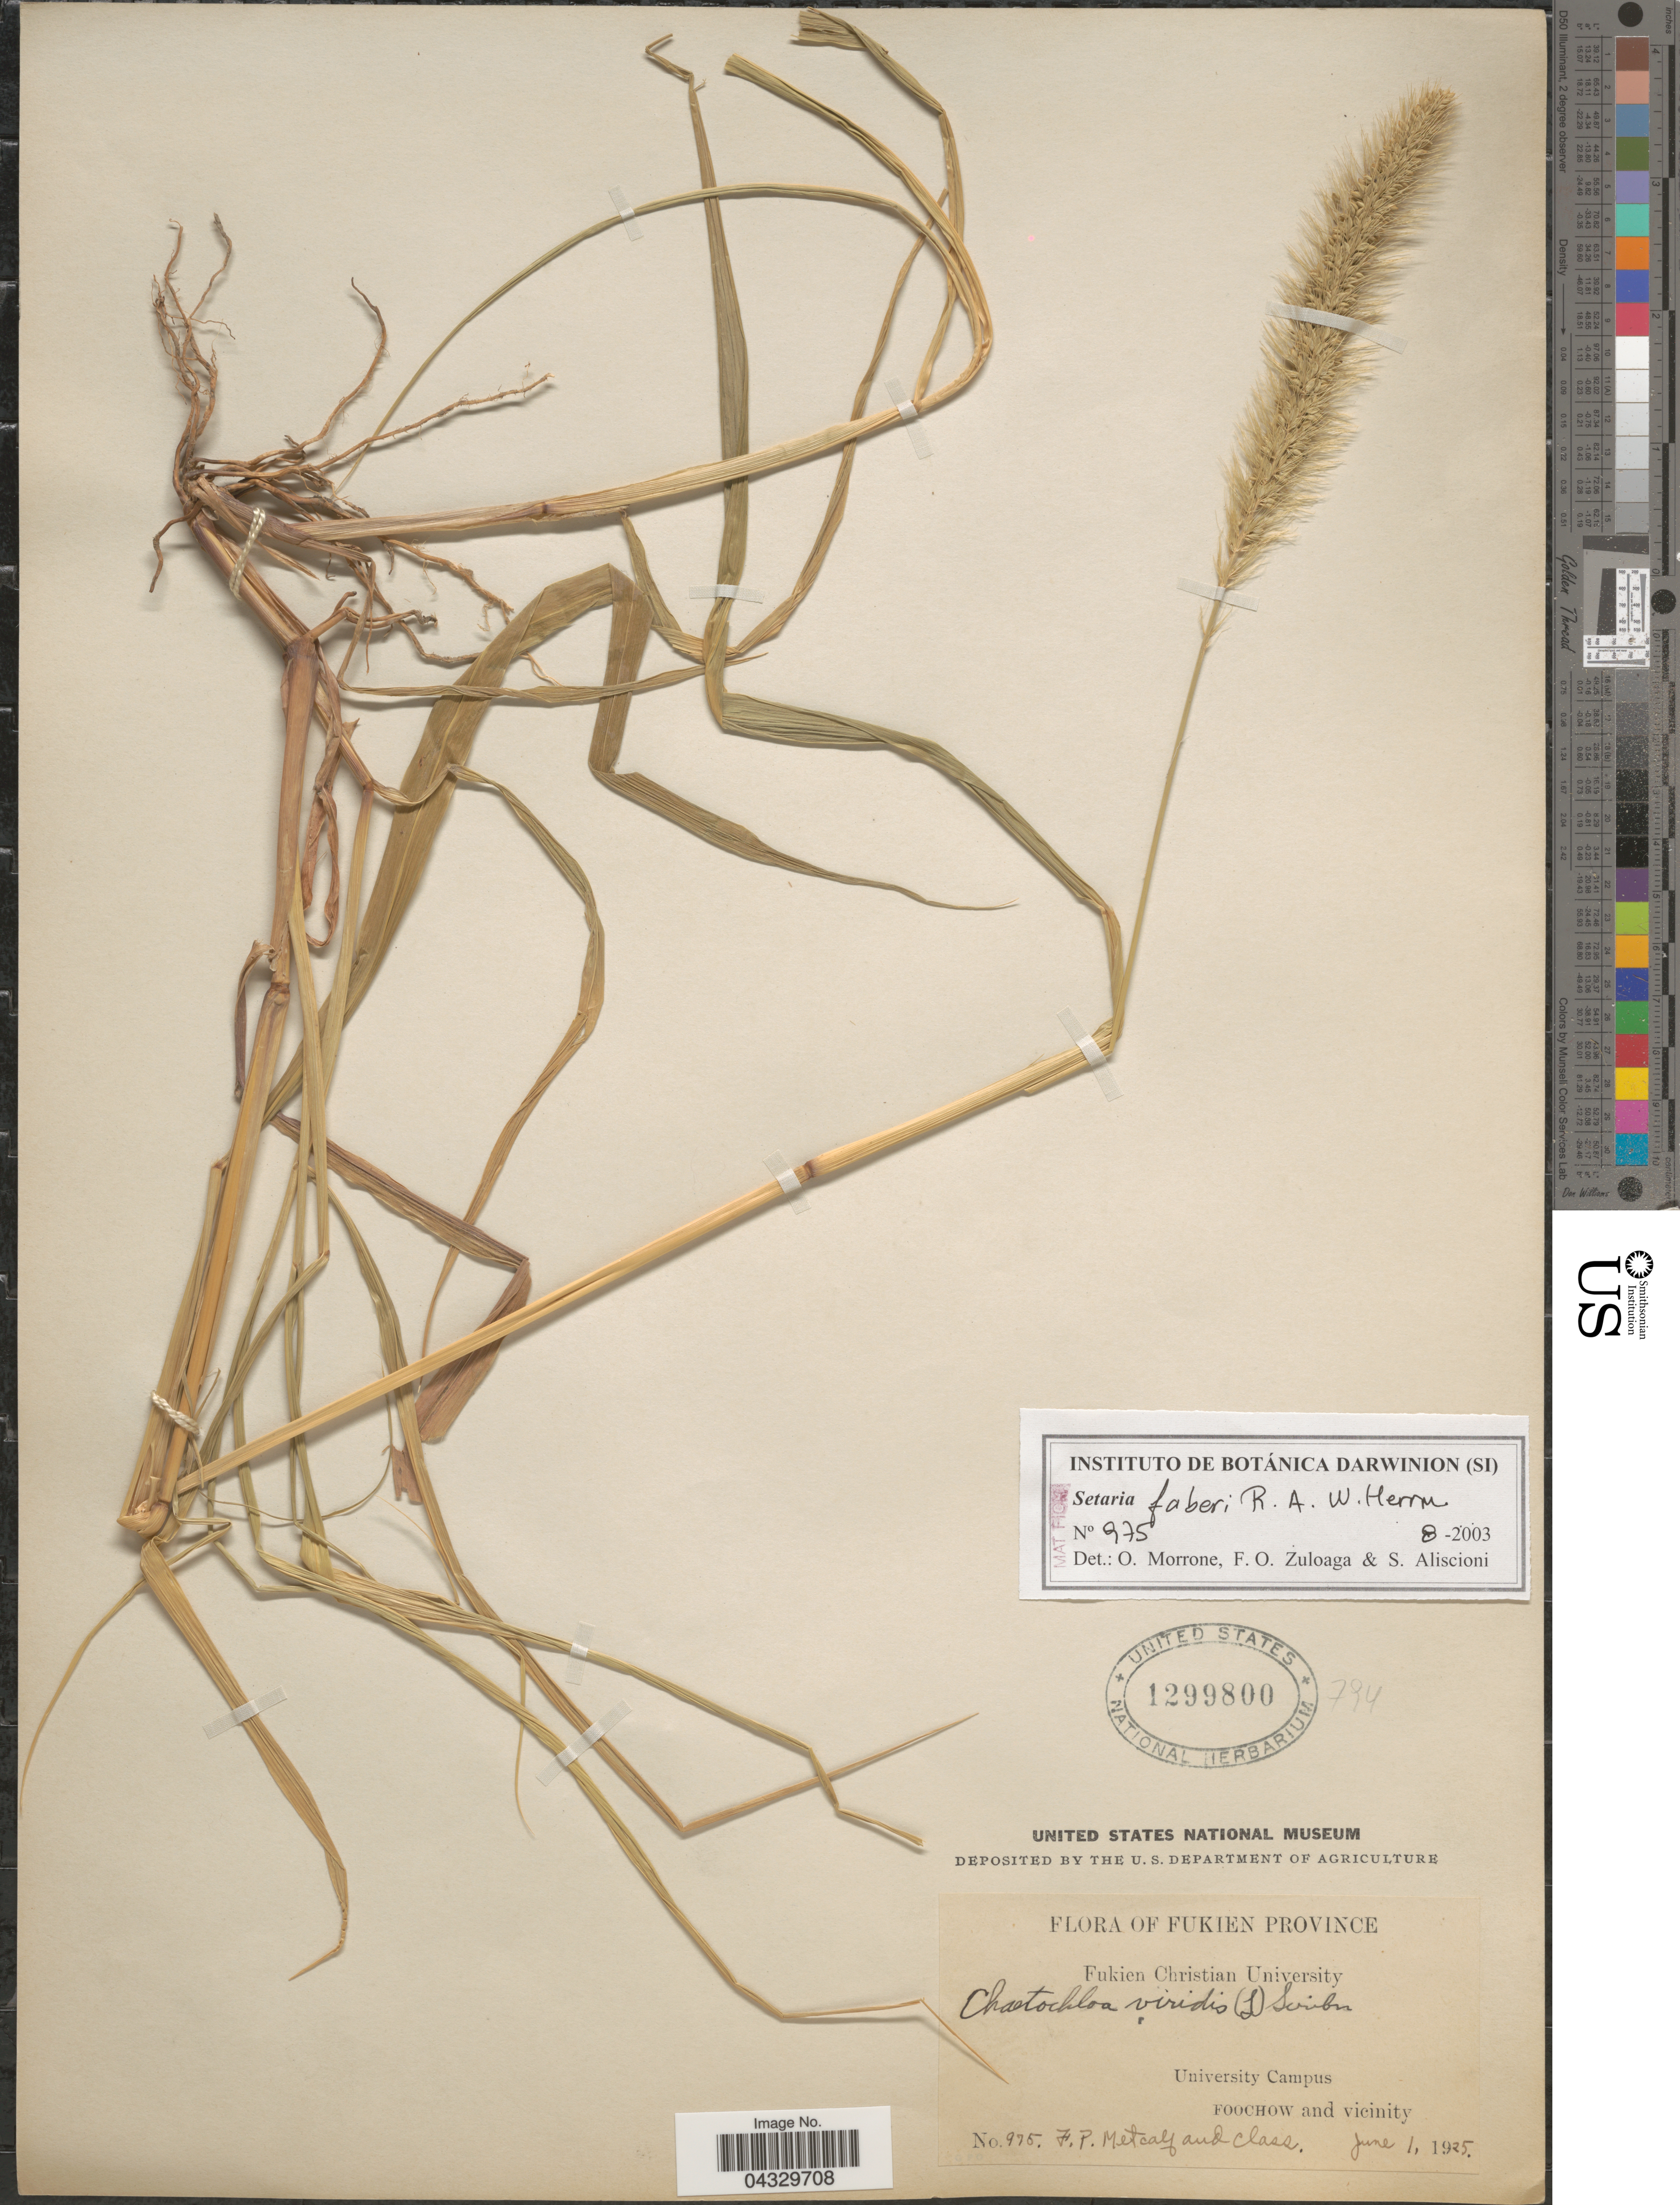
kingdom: Plantae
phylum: Tracheophyta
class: Liliopsida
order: Poales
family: Poaceae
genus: Setaria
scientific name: Setaria faberi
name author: R.A.W. Herrm.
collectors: F. Metcalf & Class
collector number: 975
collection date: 1925-06-01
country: China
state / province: Fujian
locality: Fukien Province. University Campus. Foochow and vicinity.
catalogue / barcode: US 1299800